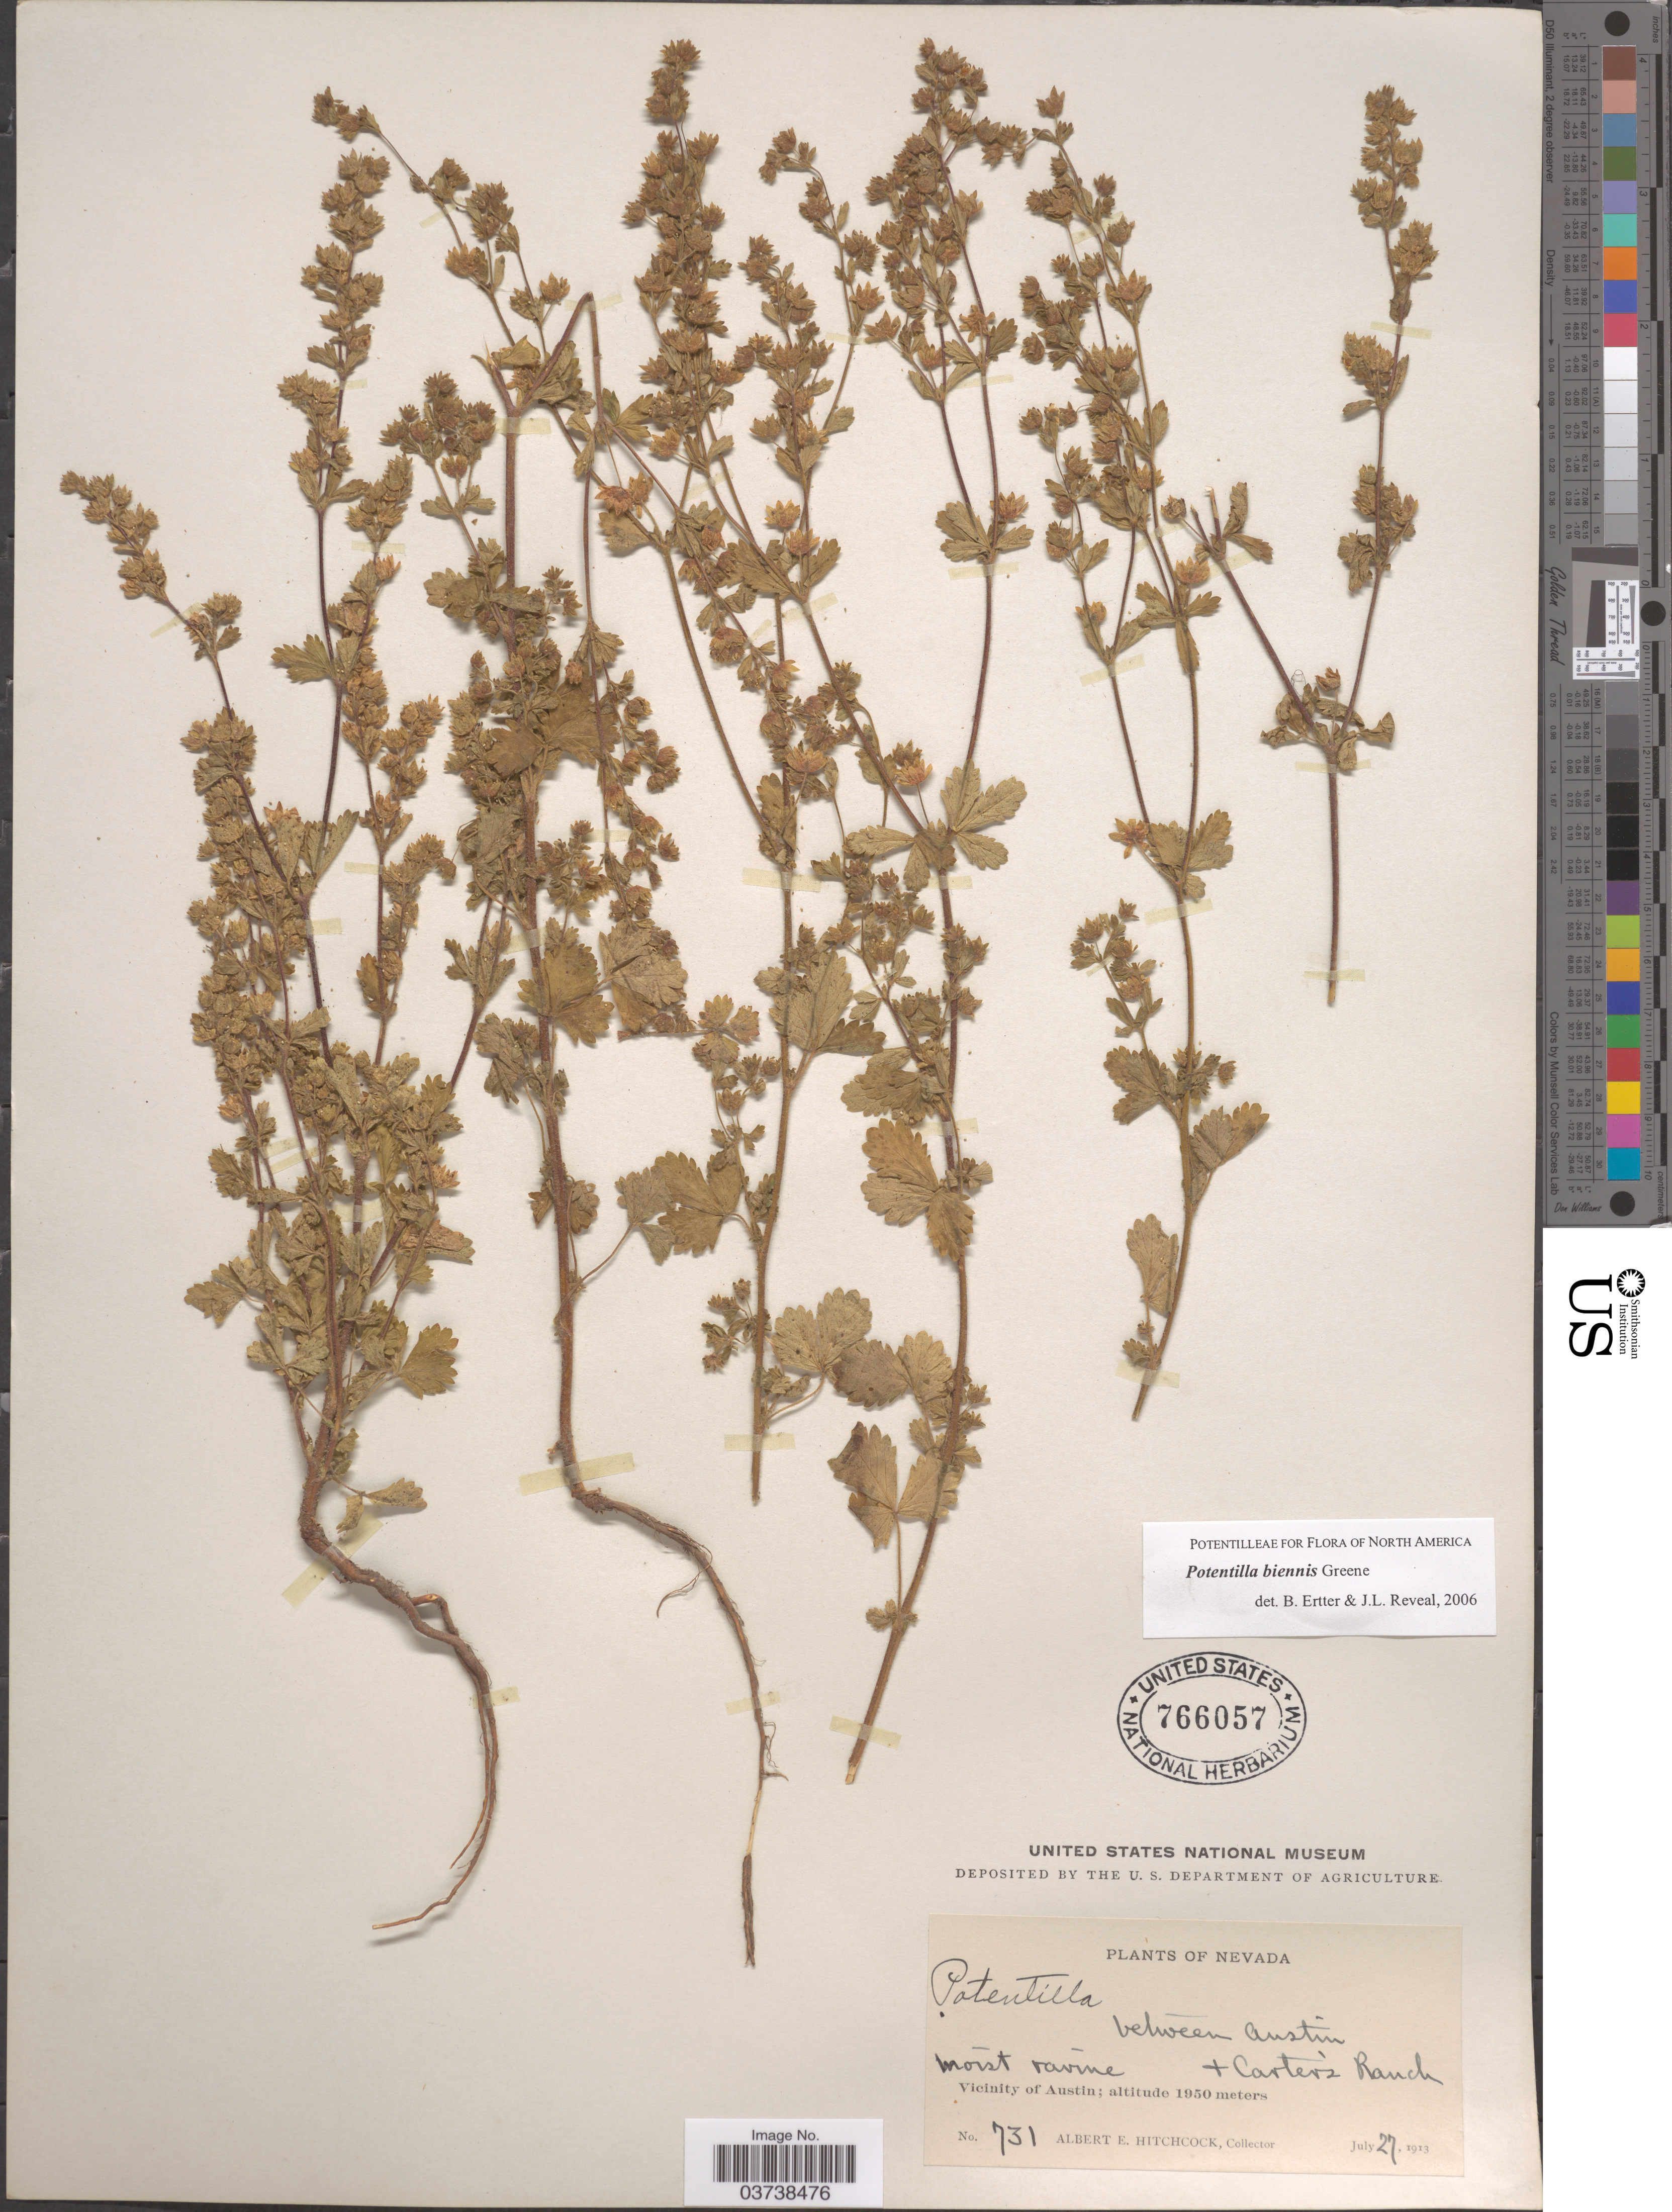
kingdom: Plantae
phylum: Tracheophyta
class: Magnoliopsida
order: Rosales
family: Rosaceae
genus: Potentilla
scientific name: Potentilla biennis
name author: Greene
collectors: A. Hitchcock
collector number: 731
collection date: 1913-07-27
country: United States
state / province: Nevada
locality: Between Austin + Carter's Ranch. Moist ravine. Vicinity of Austin.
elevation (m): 1950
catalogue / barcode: US 766057